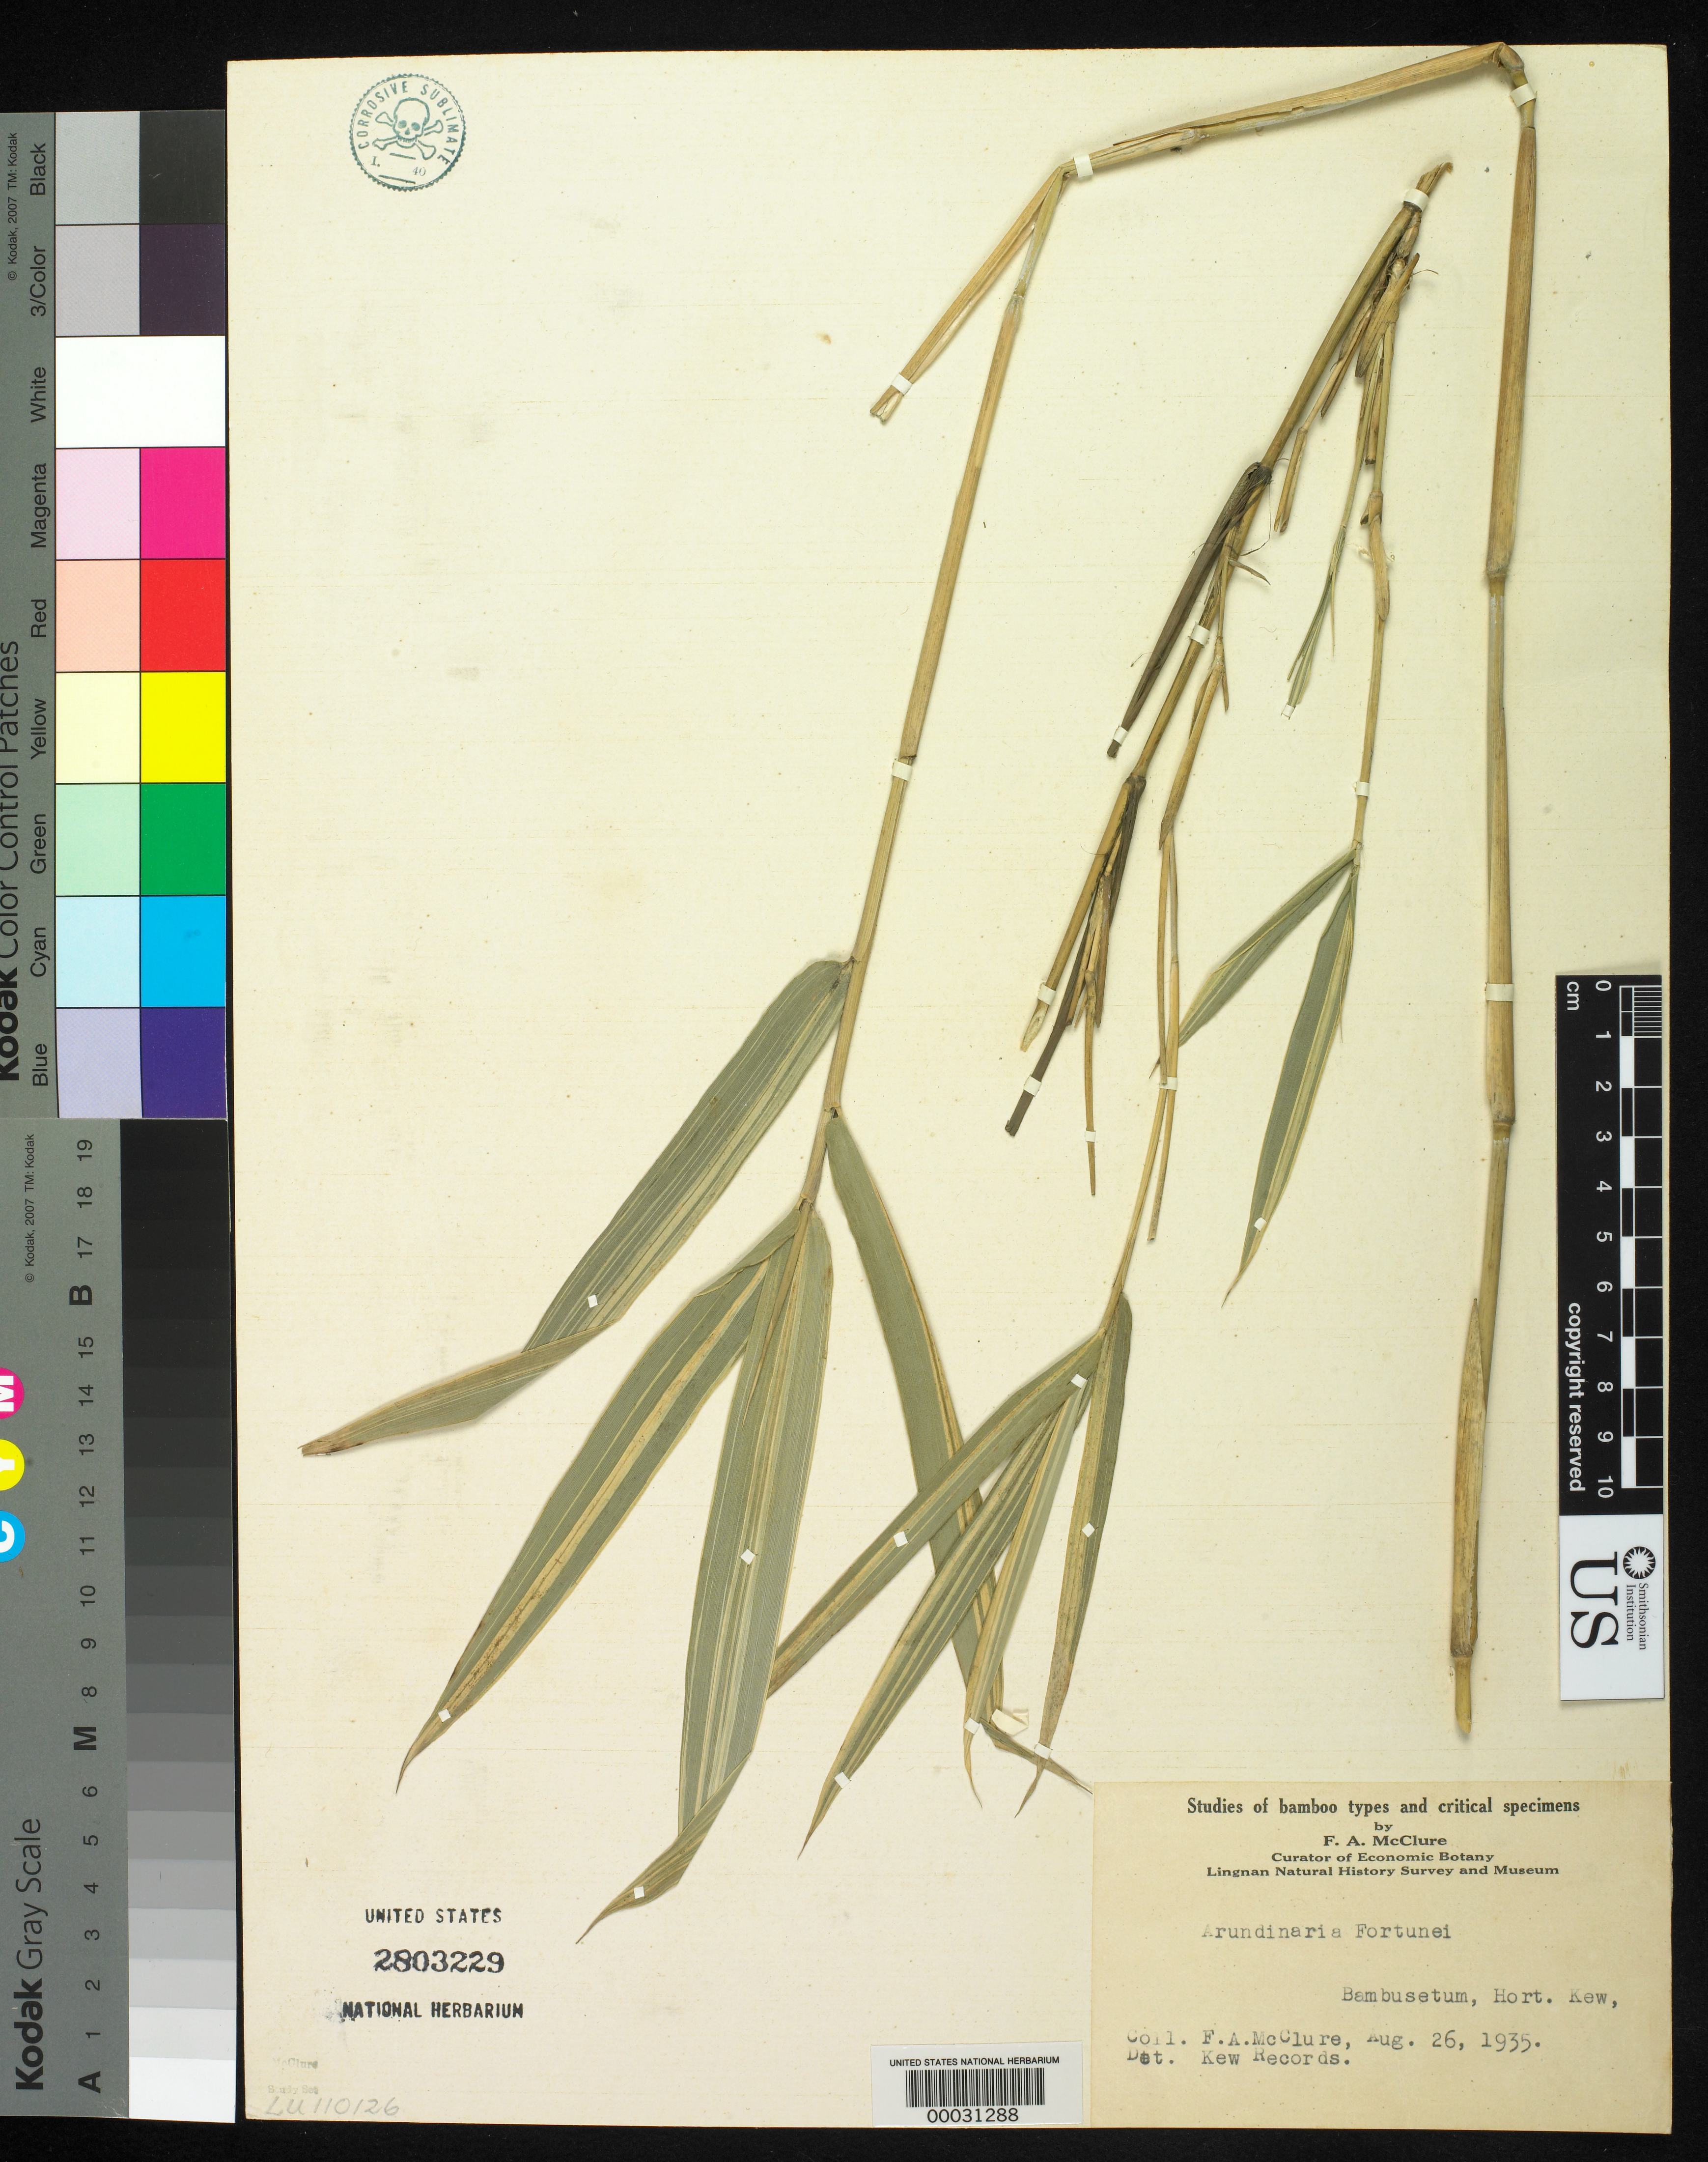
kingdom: Plantae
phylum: Tracheophyta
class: Liliopsida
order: Poales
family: Poaceae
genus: Pleioblastus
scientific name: Pleioblastus fortunei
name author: (Van Houtte) Nakai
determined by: Poaceae Reorganization Project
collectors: F. A. McClure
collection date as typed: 26 Aug 1935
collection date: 1935-08-26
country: Panama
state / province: Chiriquí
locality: Around San Felix.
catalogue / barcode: US 2803229